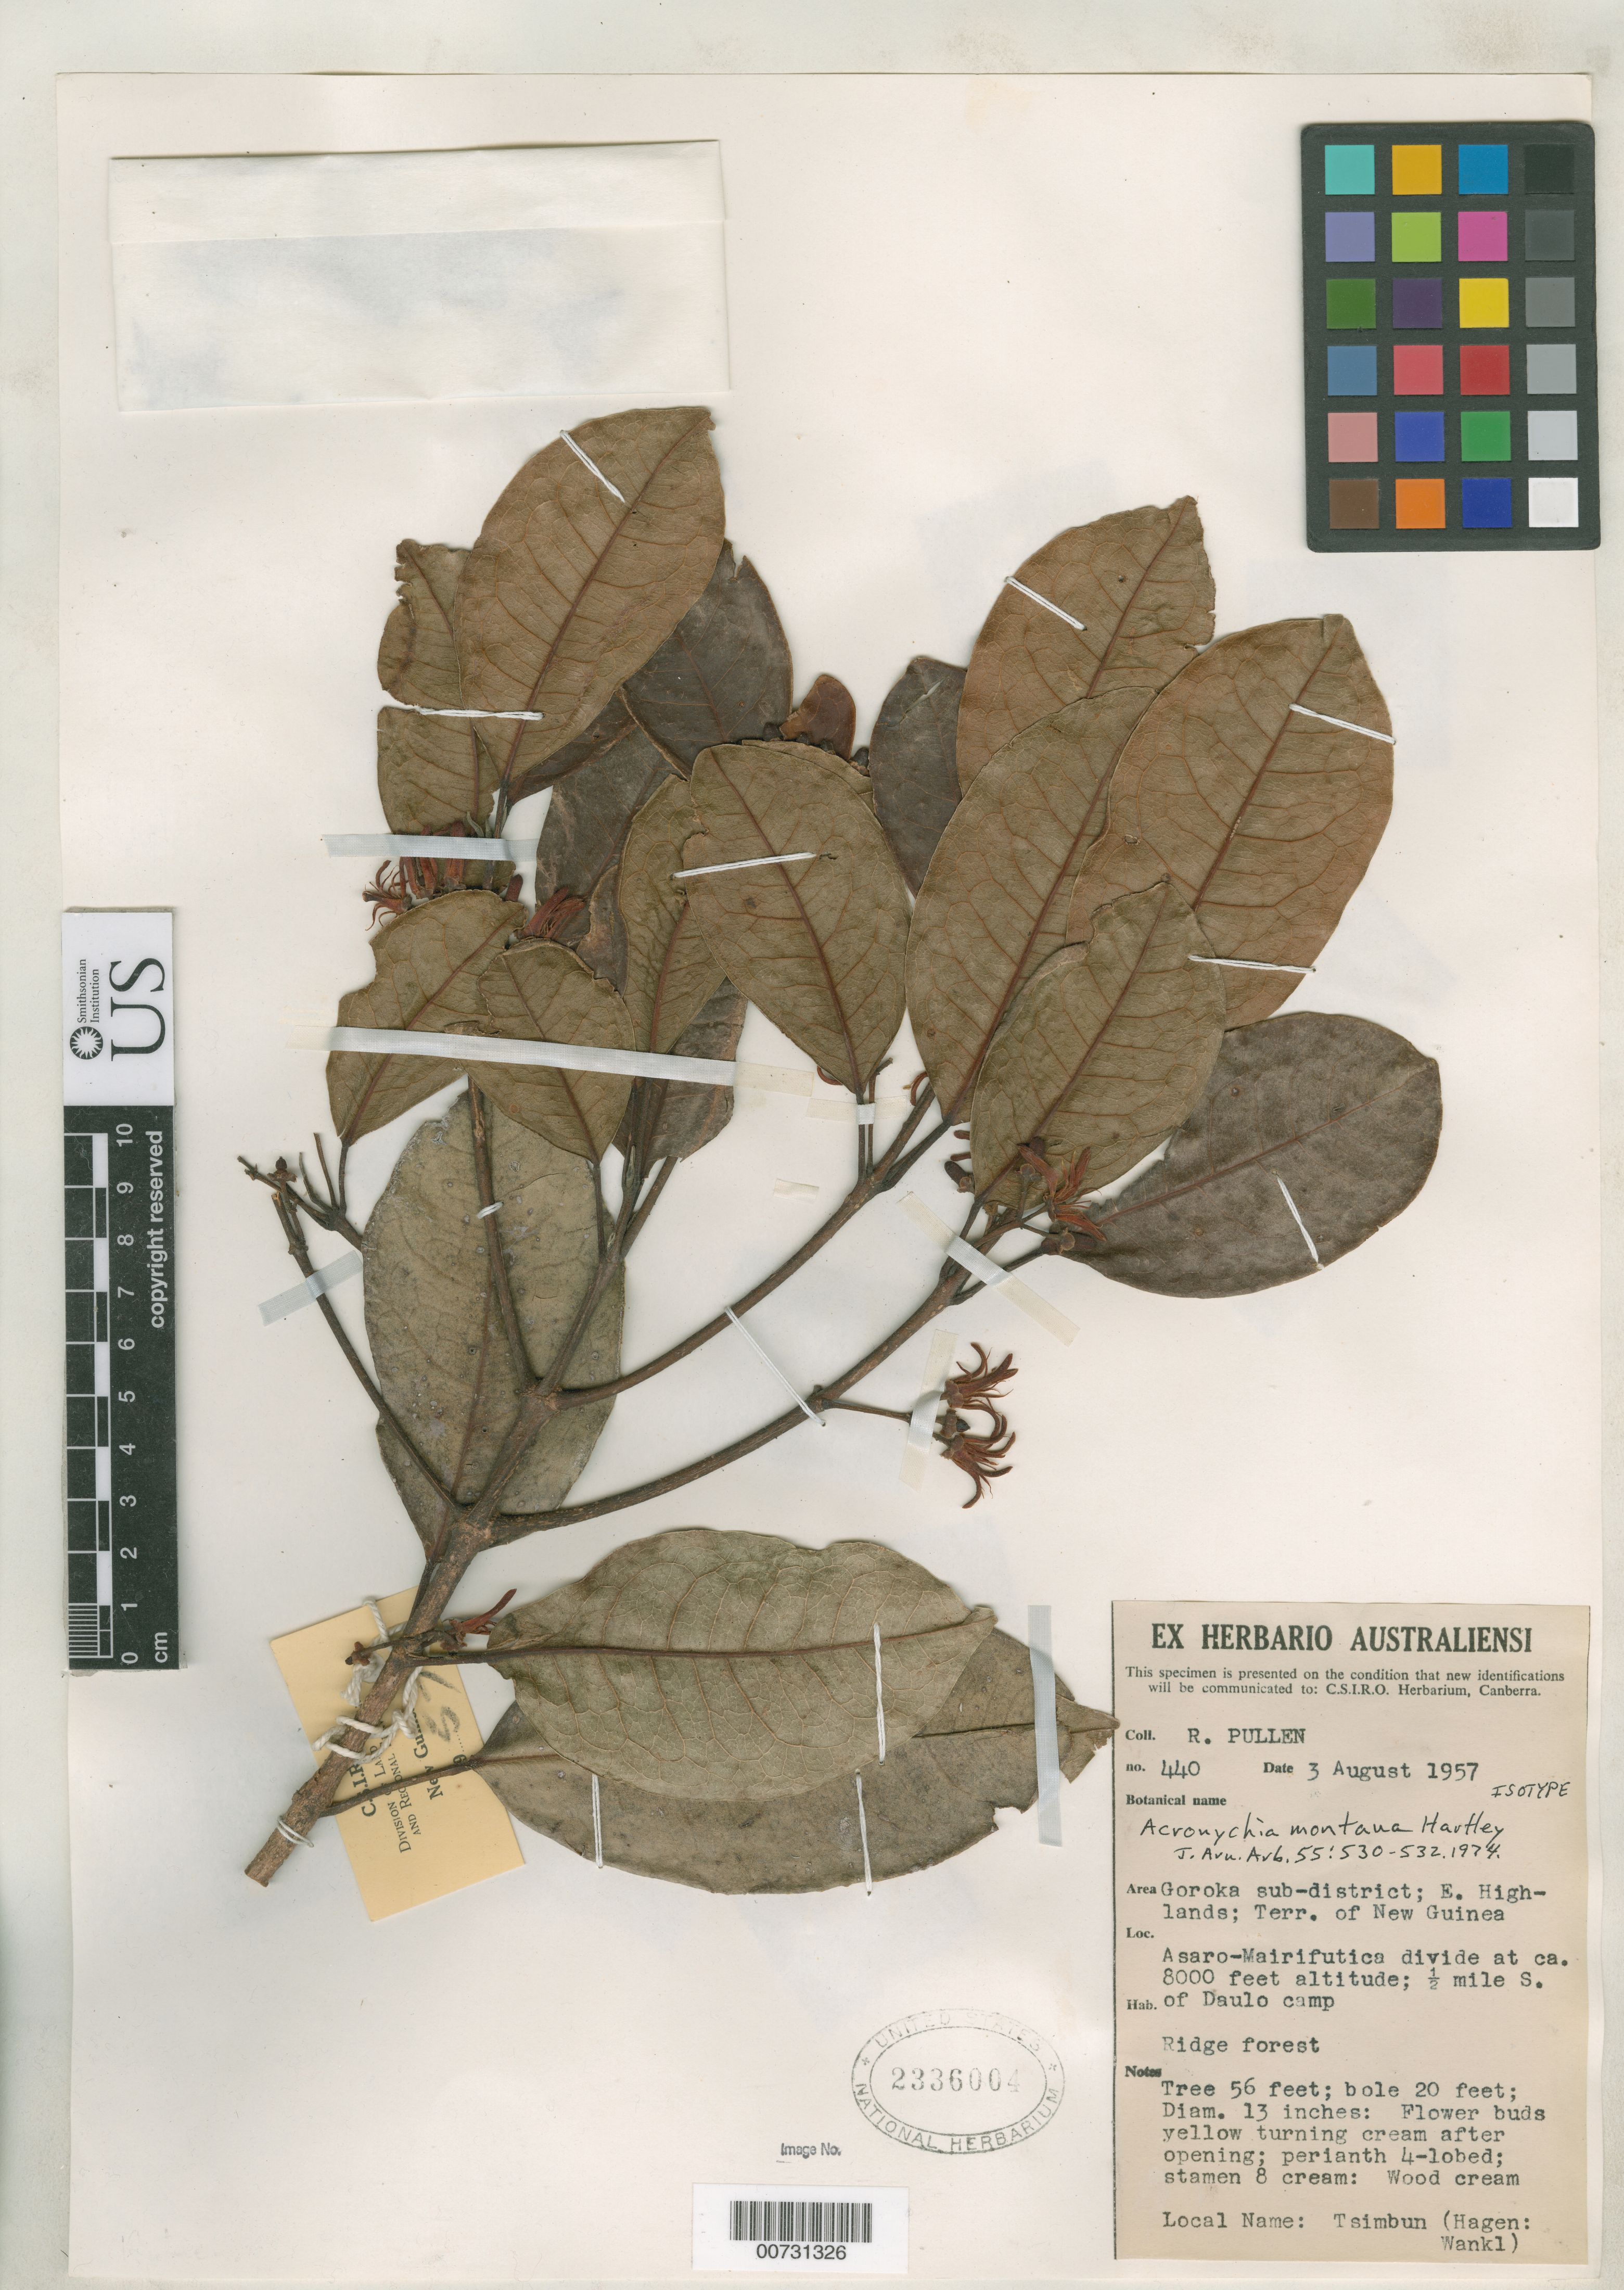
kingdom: Plantae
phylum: Tracheophyta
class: Magnoliopsida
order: Sapindales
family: Rutaceae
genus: Acronychia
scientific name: Acronychia montana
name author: T.G. Hartley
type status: Isotype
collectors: R. Pullen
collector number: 440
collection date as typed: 03 Aug 1957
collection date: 1957-08-03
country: Papua New Guinea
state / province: Eastern Highlands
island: New Guinea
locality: Goroka sub-district; E. Highlands; Terr. of New Guinea. Asaro-Mairifutica divide, 1/2 mile S. of Daulo camp.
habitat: Ridge forest.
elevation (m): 2438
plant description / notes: Common name: Local name: Tsimbun (Hagen: Wankl)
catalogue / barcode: US 2336004